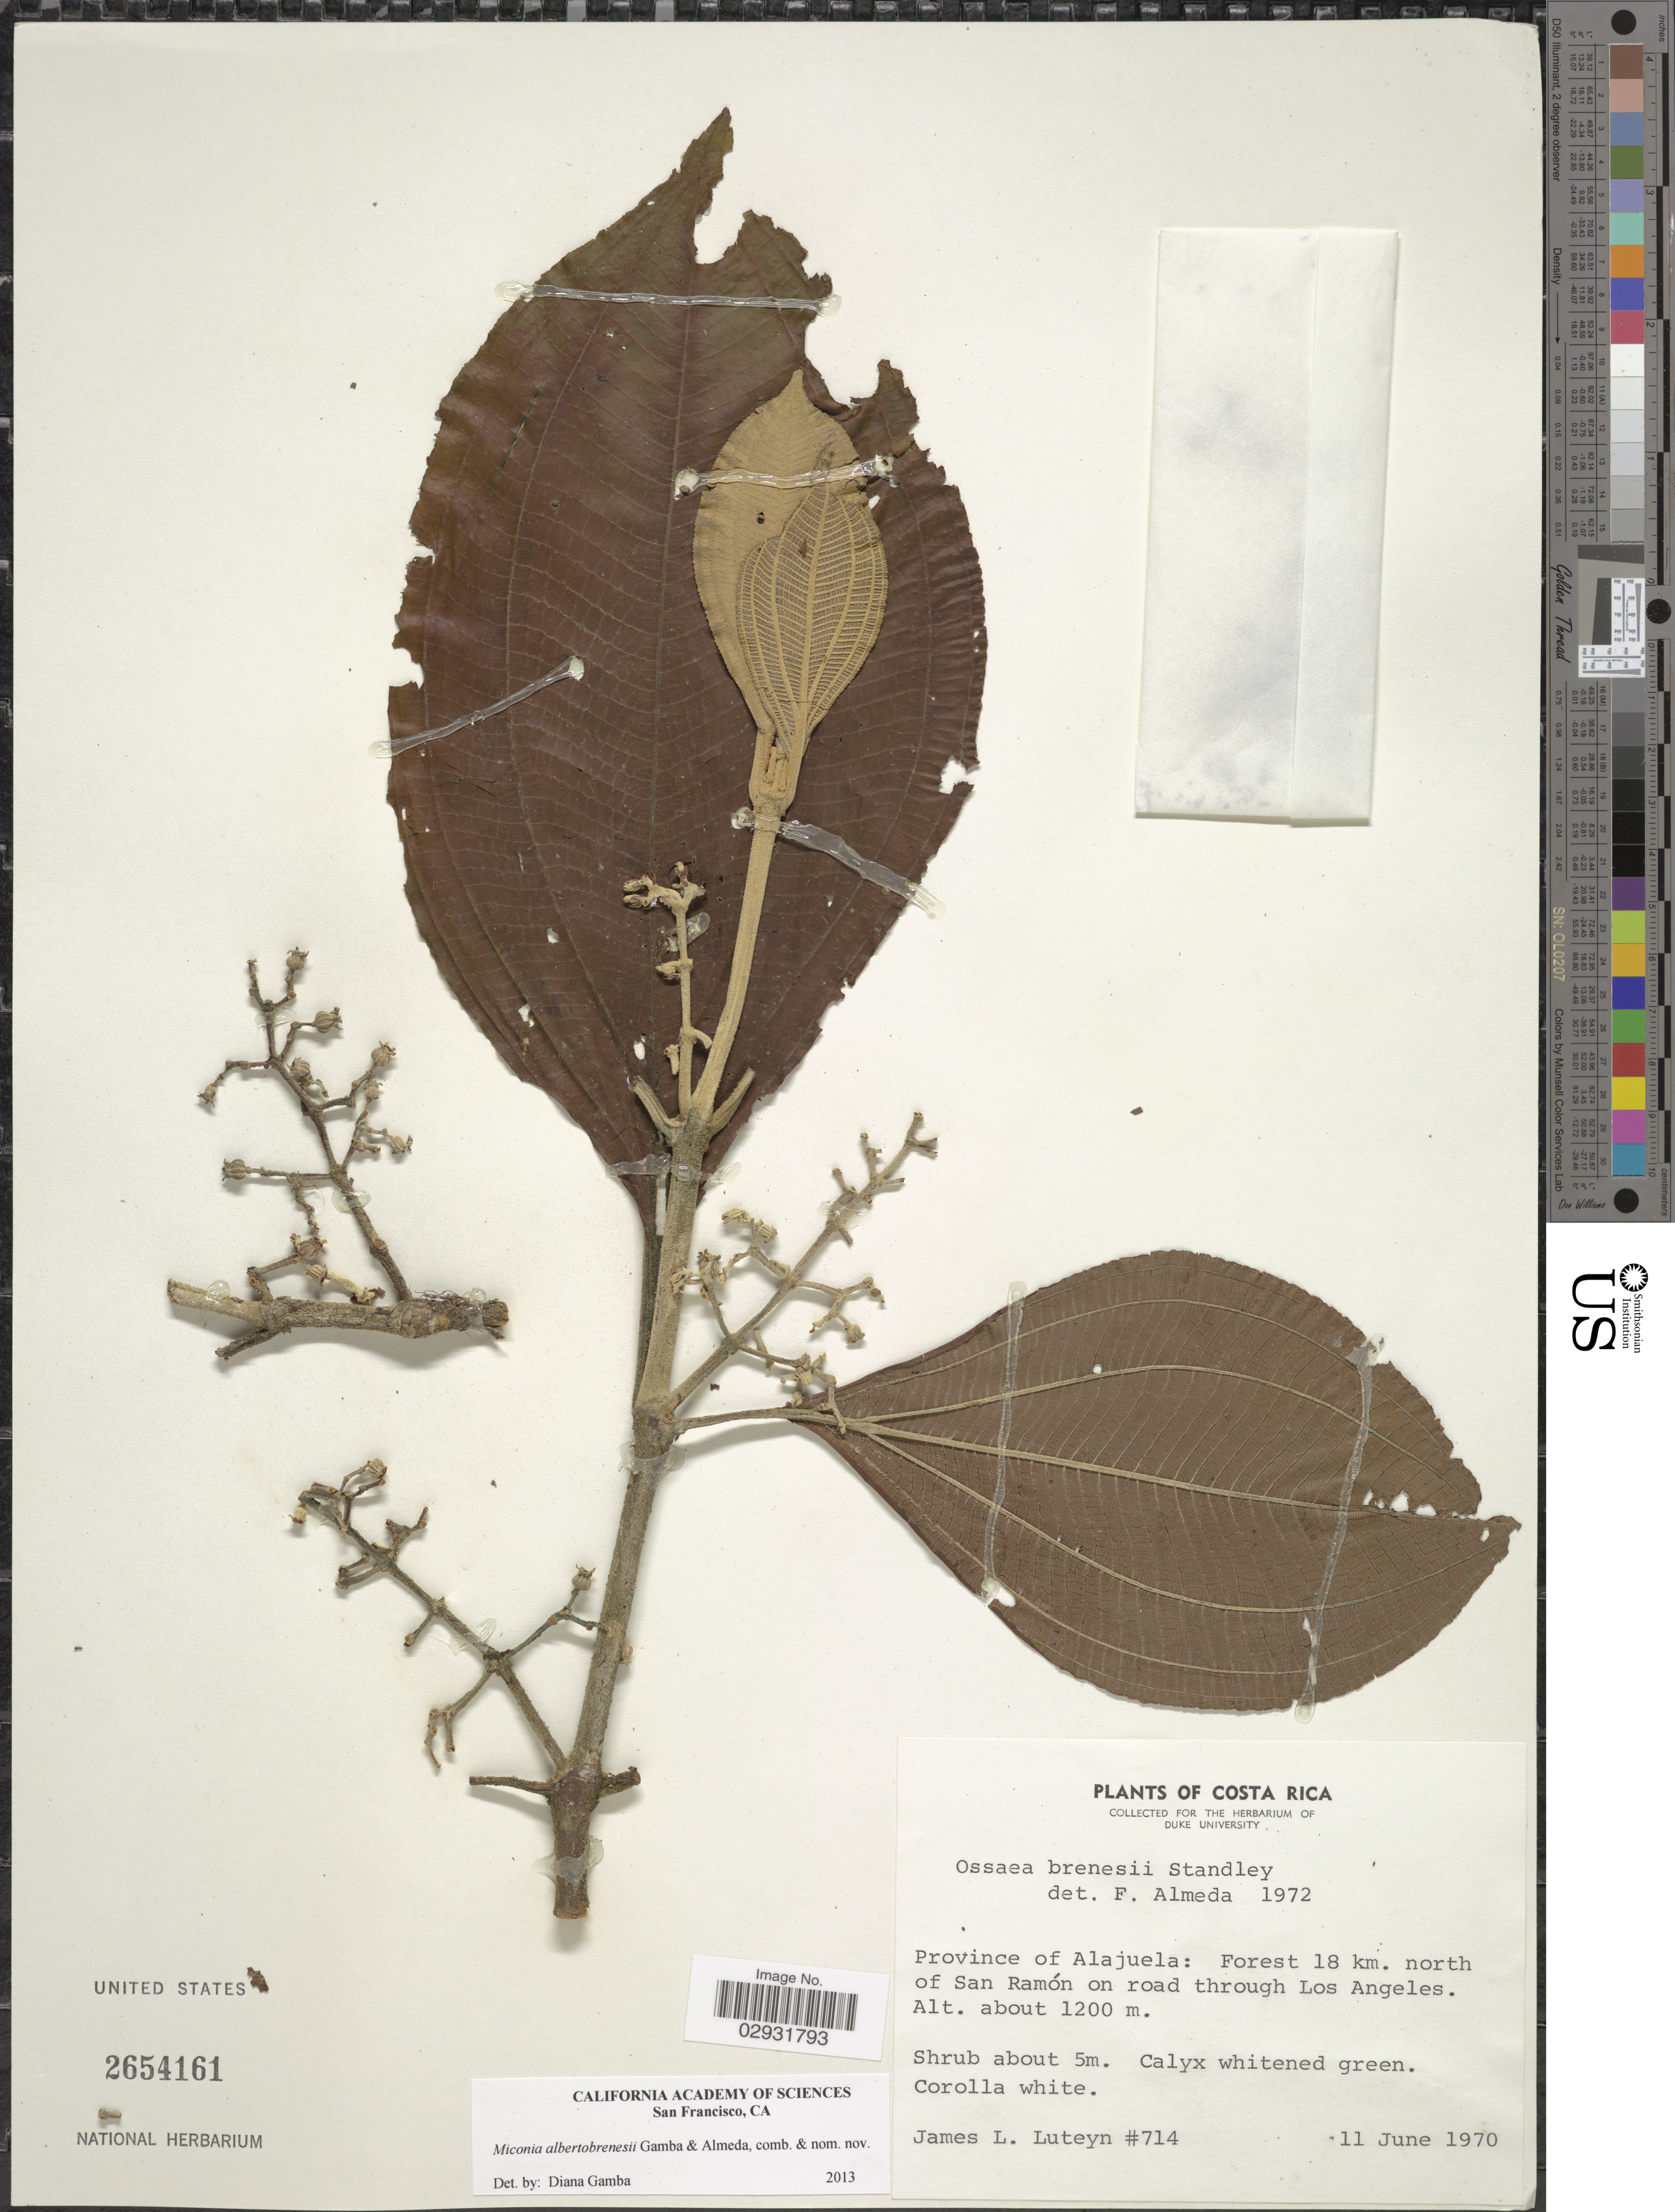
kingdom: Plantae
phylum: Tracheophyta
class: Magnoliopsida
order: Myrtales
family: Melastomataceae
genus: Miconia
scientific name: Miconia albertobrenesii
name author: Gamba & Almeda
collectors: J. L. Luteyn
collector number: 714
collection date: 1970-06-11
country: Costa Rica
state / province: Alajuela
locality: Province of Alajuela: Forest 18 km. north of San Ramón on road through Los Angeles.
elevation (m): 1200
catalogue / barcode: US 2654161